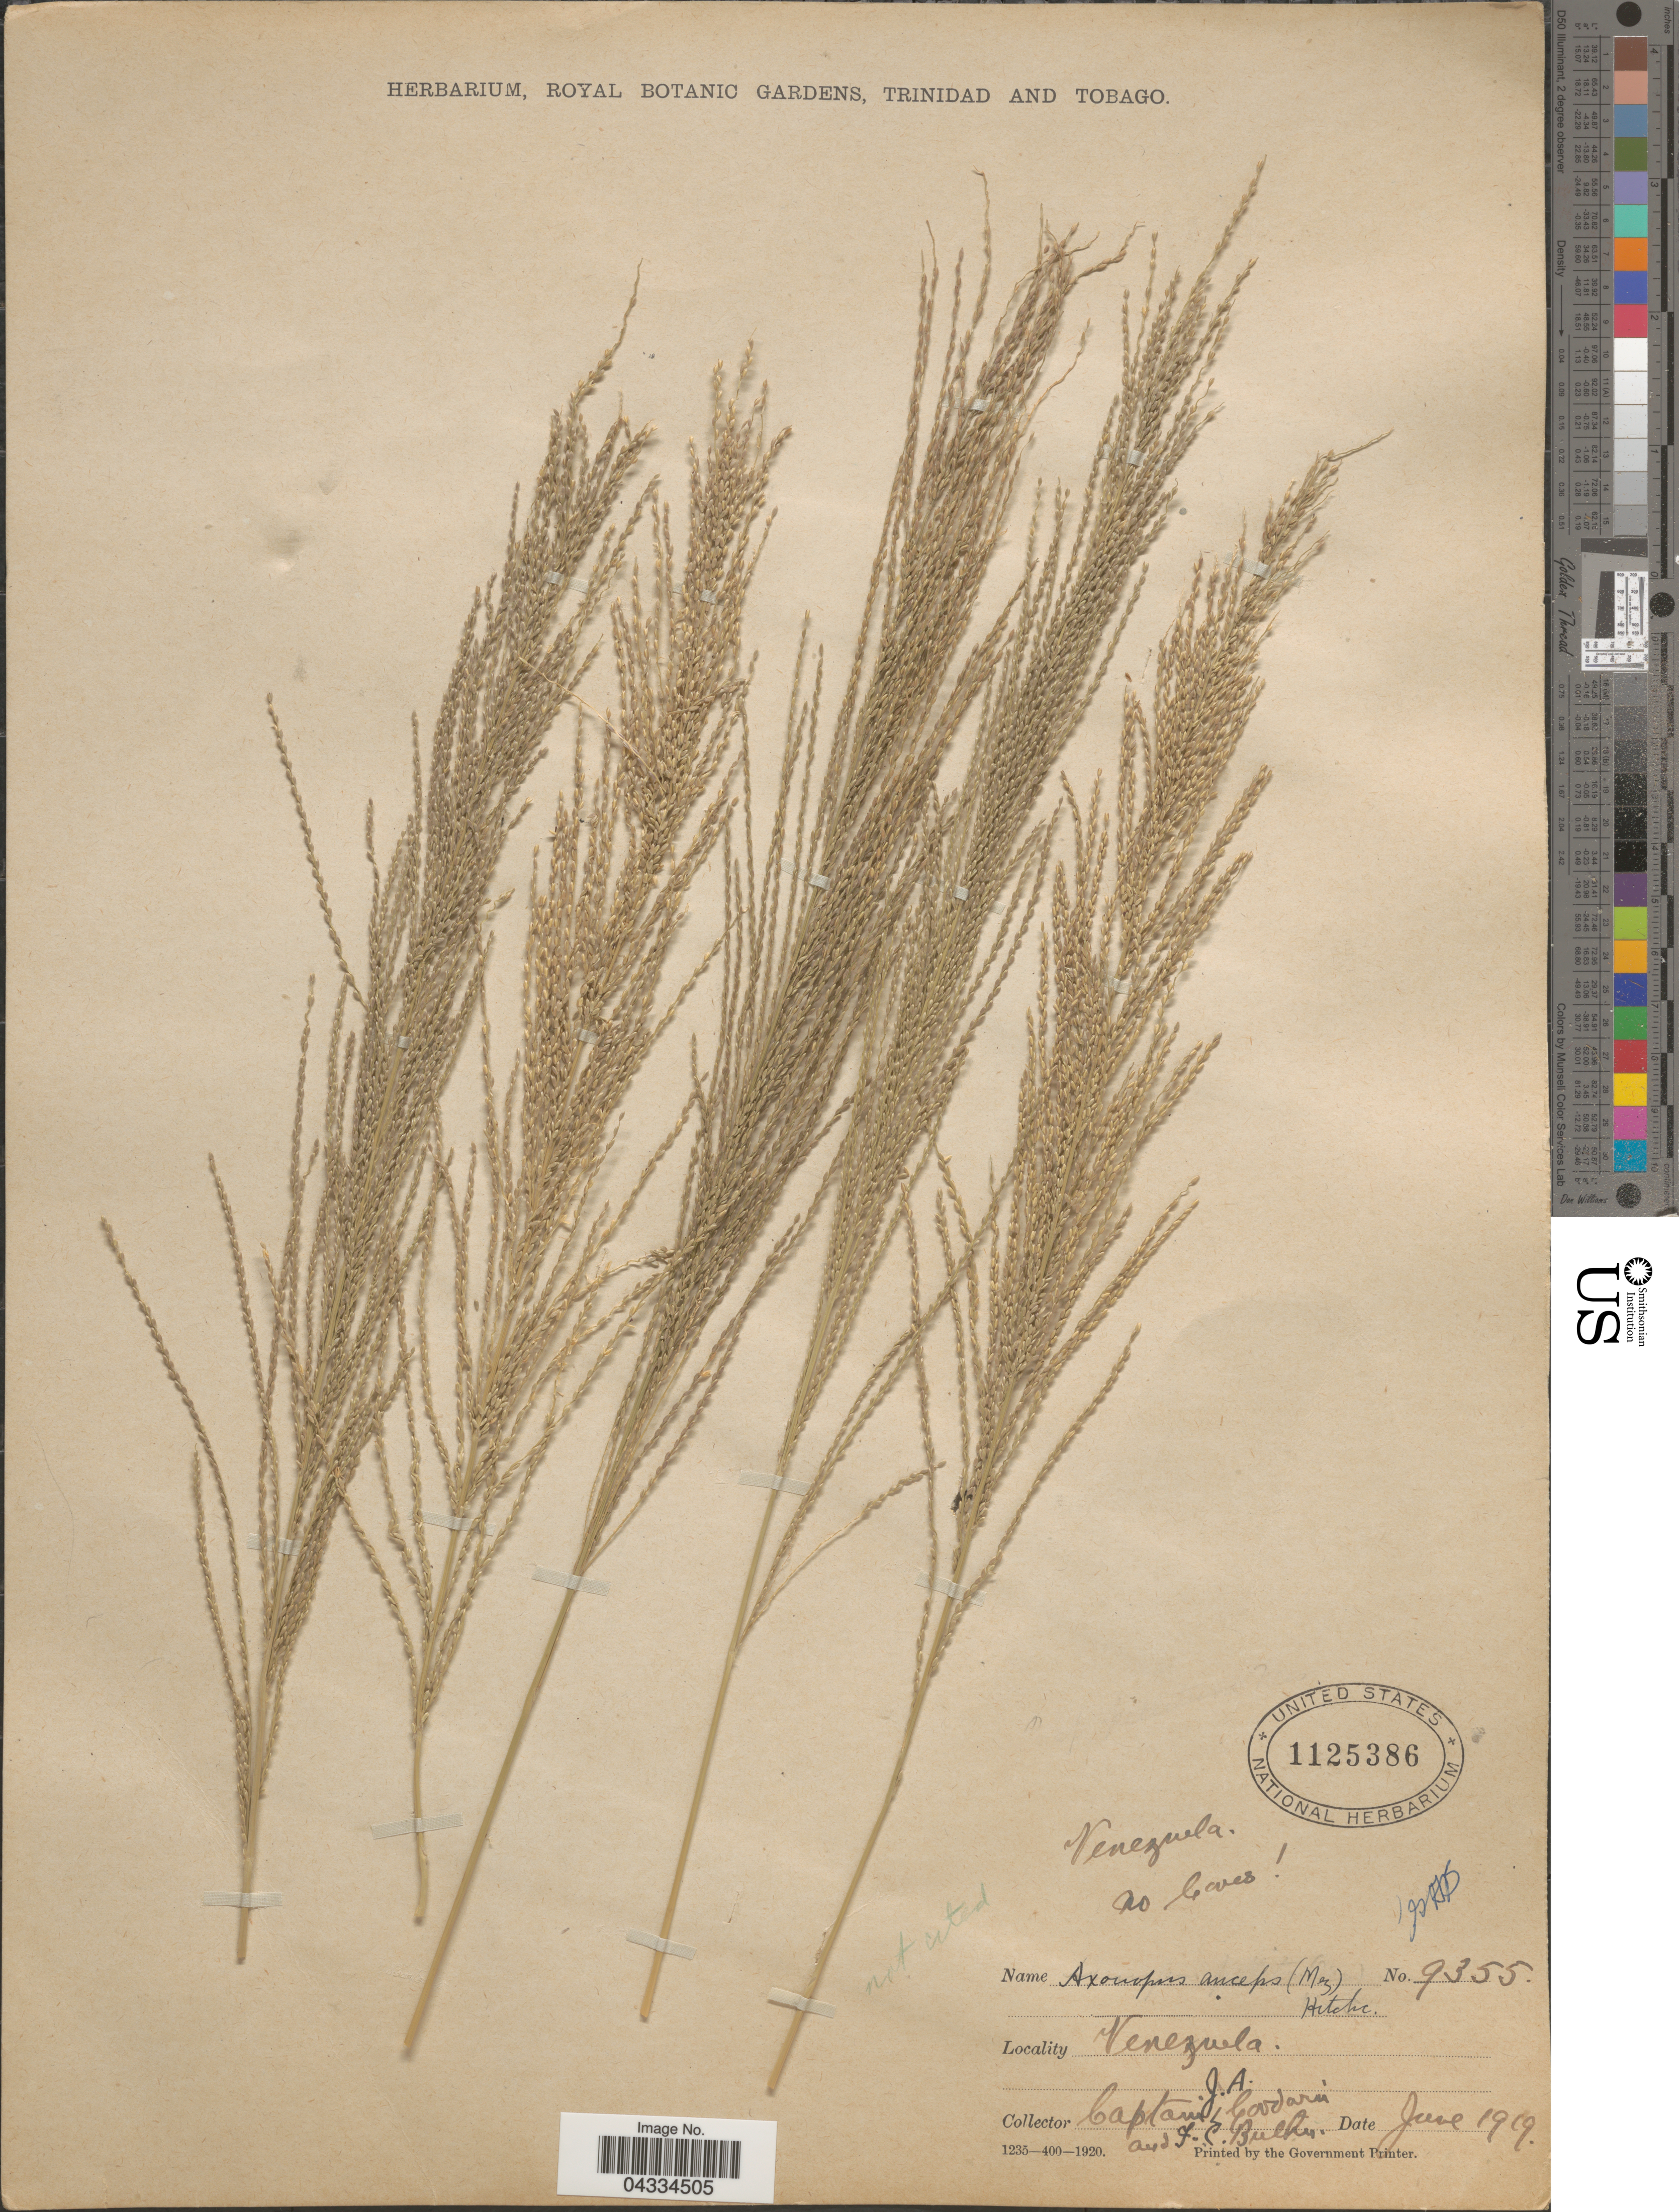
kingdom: Plantae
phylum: Tracheophyta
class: Liliopsida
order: Poales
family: Poaceae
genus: Axonopus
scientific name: Axonopus anceps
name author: (Mez) Hitchc.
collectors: Collector illegible & Collector illegible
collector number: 9355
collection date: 1919-06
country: Venezuela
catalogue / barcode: US 1125386